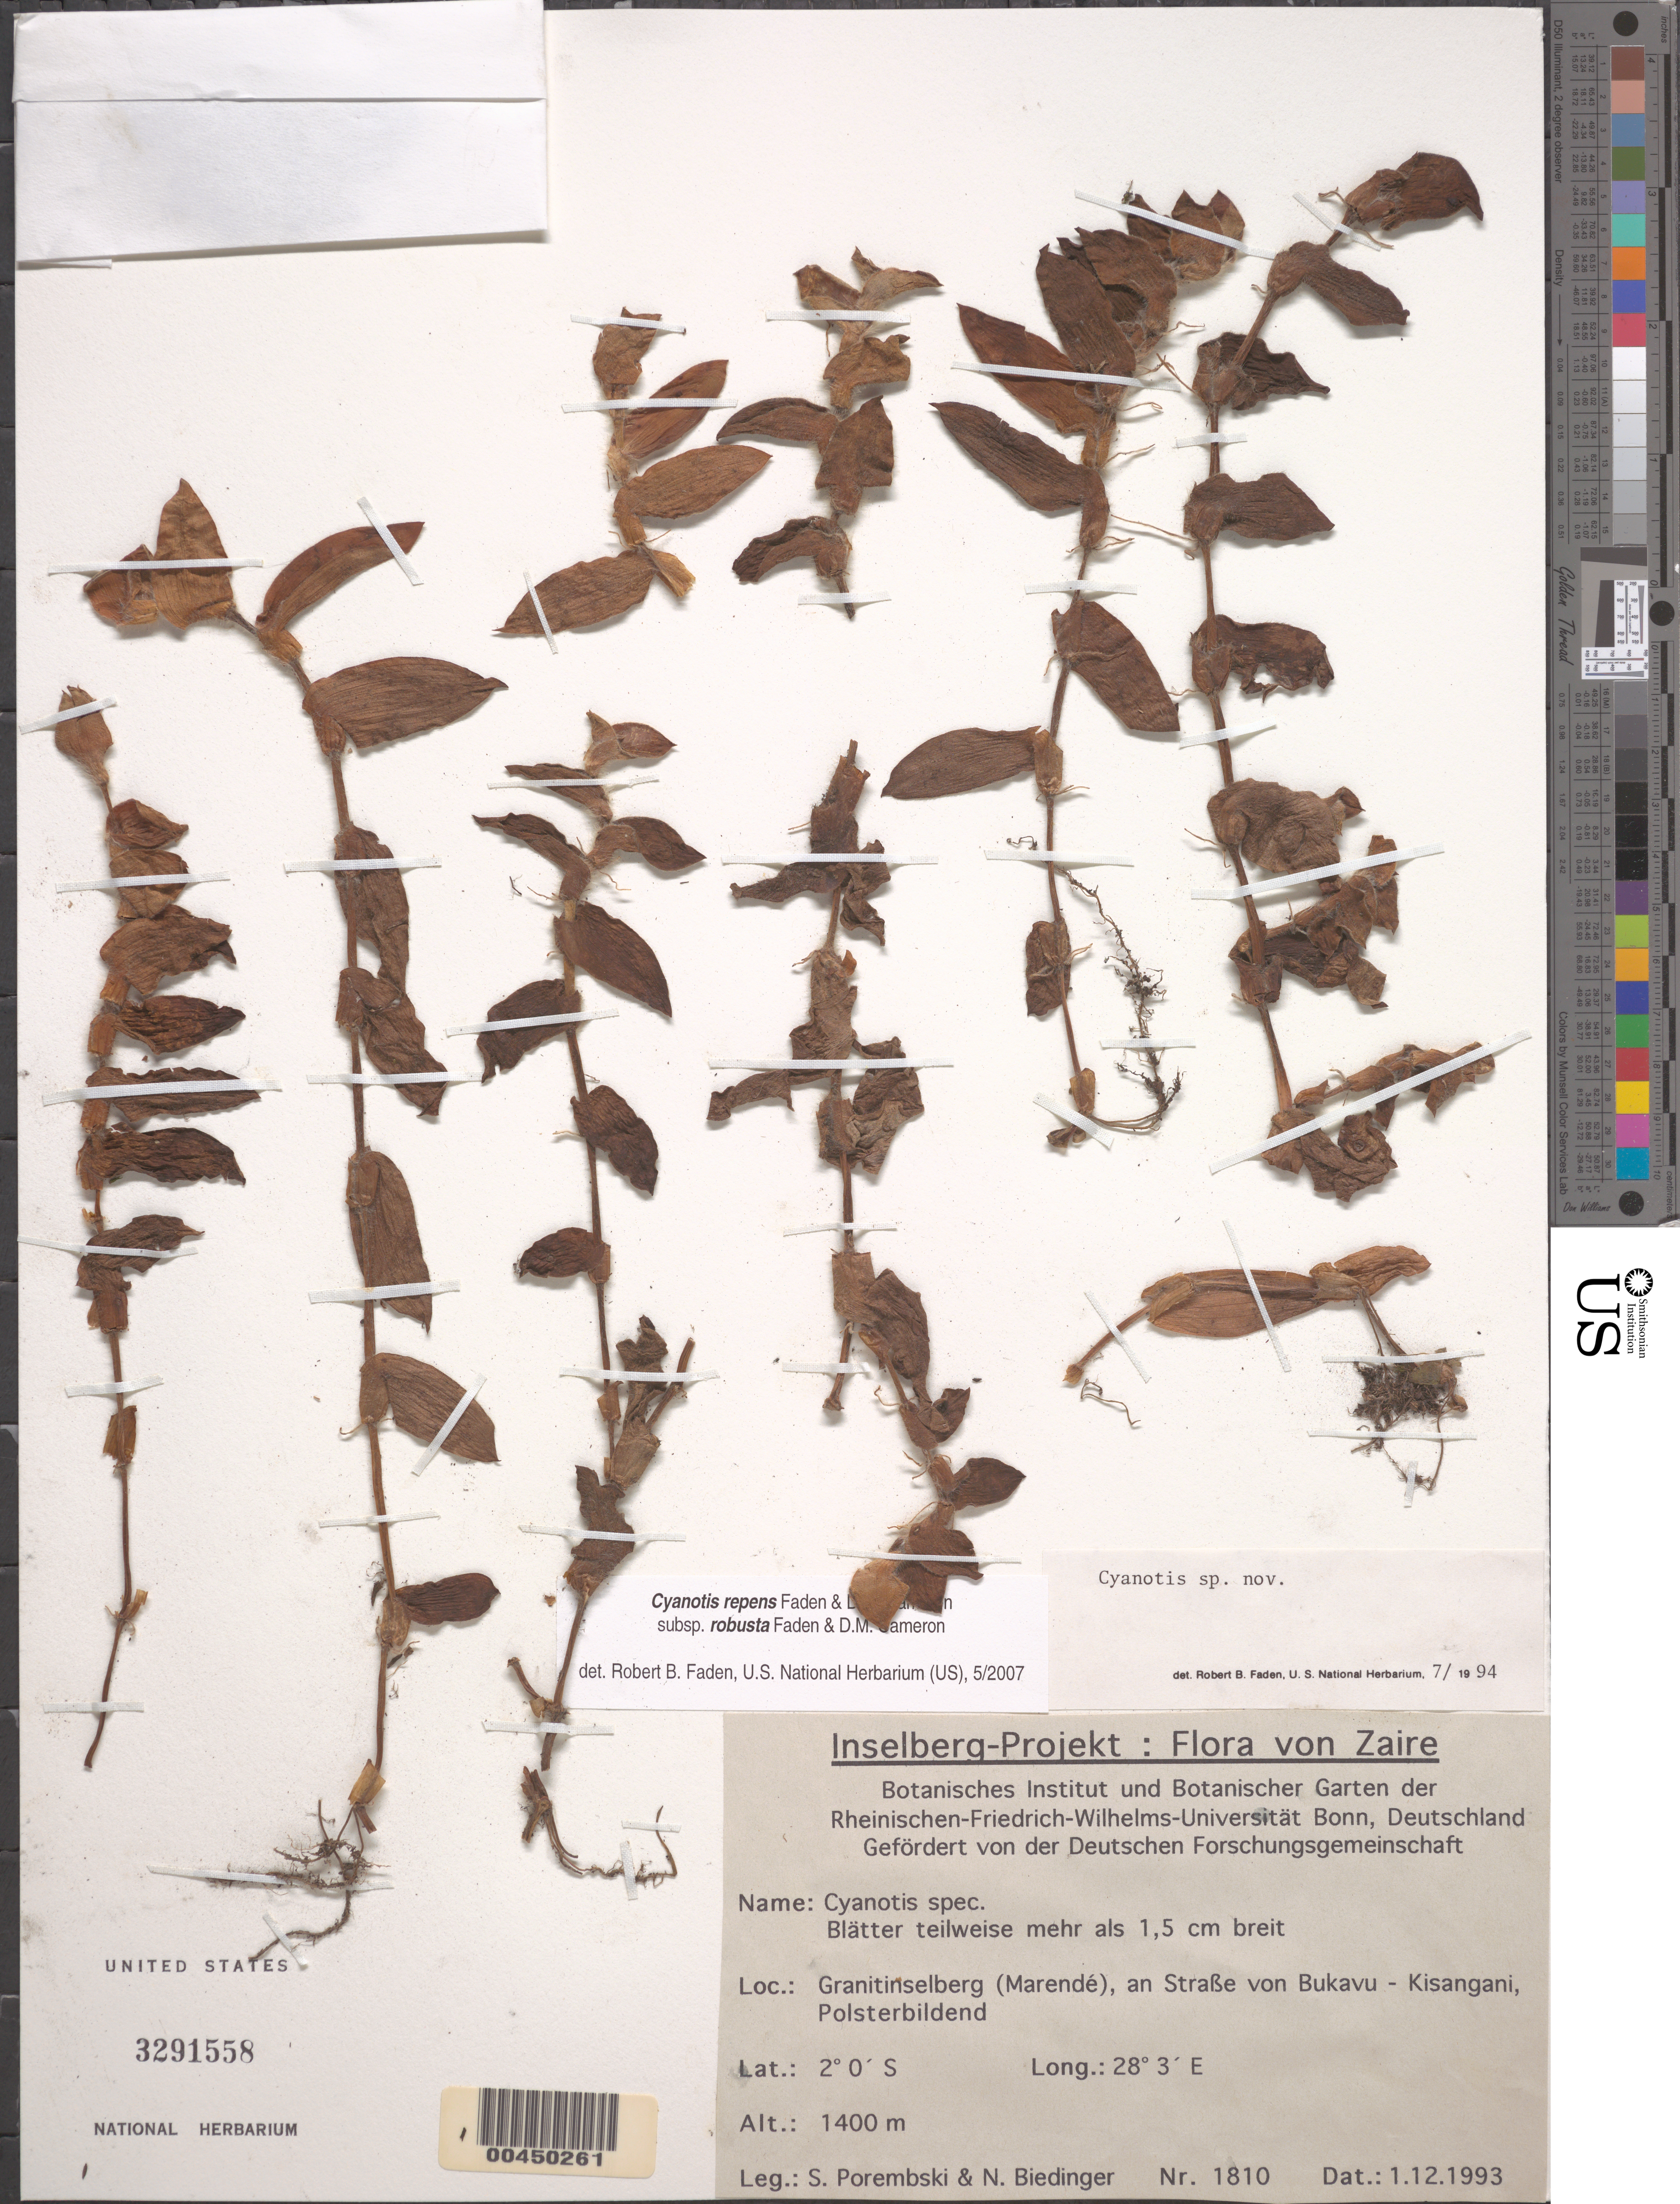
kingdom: Plantae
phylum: Tracheophyta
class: Liliopsida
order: Commelinales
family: Commelinaceae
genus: Cyanotis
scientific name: Cyanotis repens subsp. robusta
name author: Faden & D.M. Cameron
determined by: Faden, Robert B., (US), Smithsonian Institution - National Museum of Natural History (UNITED STATES)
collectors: S. Porembski & N. Biedinger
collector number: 1810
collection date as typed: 01 Dec 1993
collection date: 1993-12-01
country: Congo, Democratic Republic of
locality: Road from bukavu to kisangani polsterbildend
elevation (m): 1400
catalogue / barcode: US 3291558